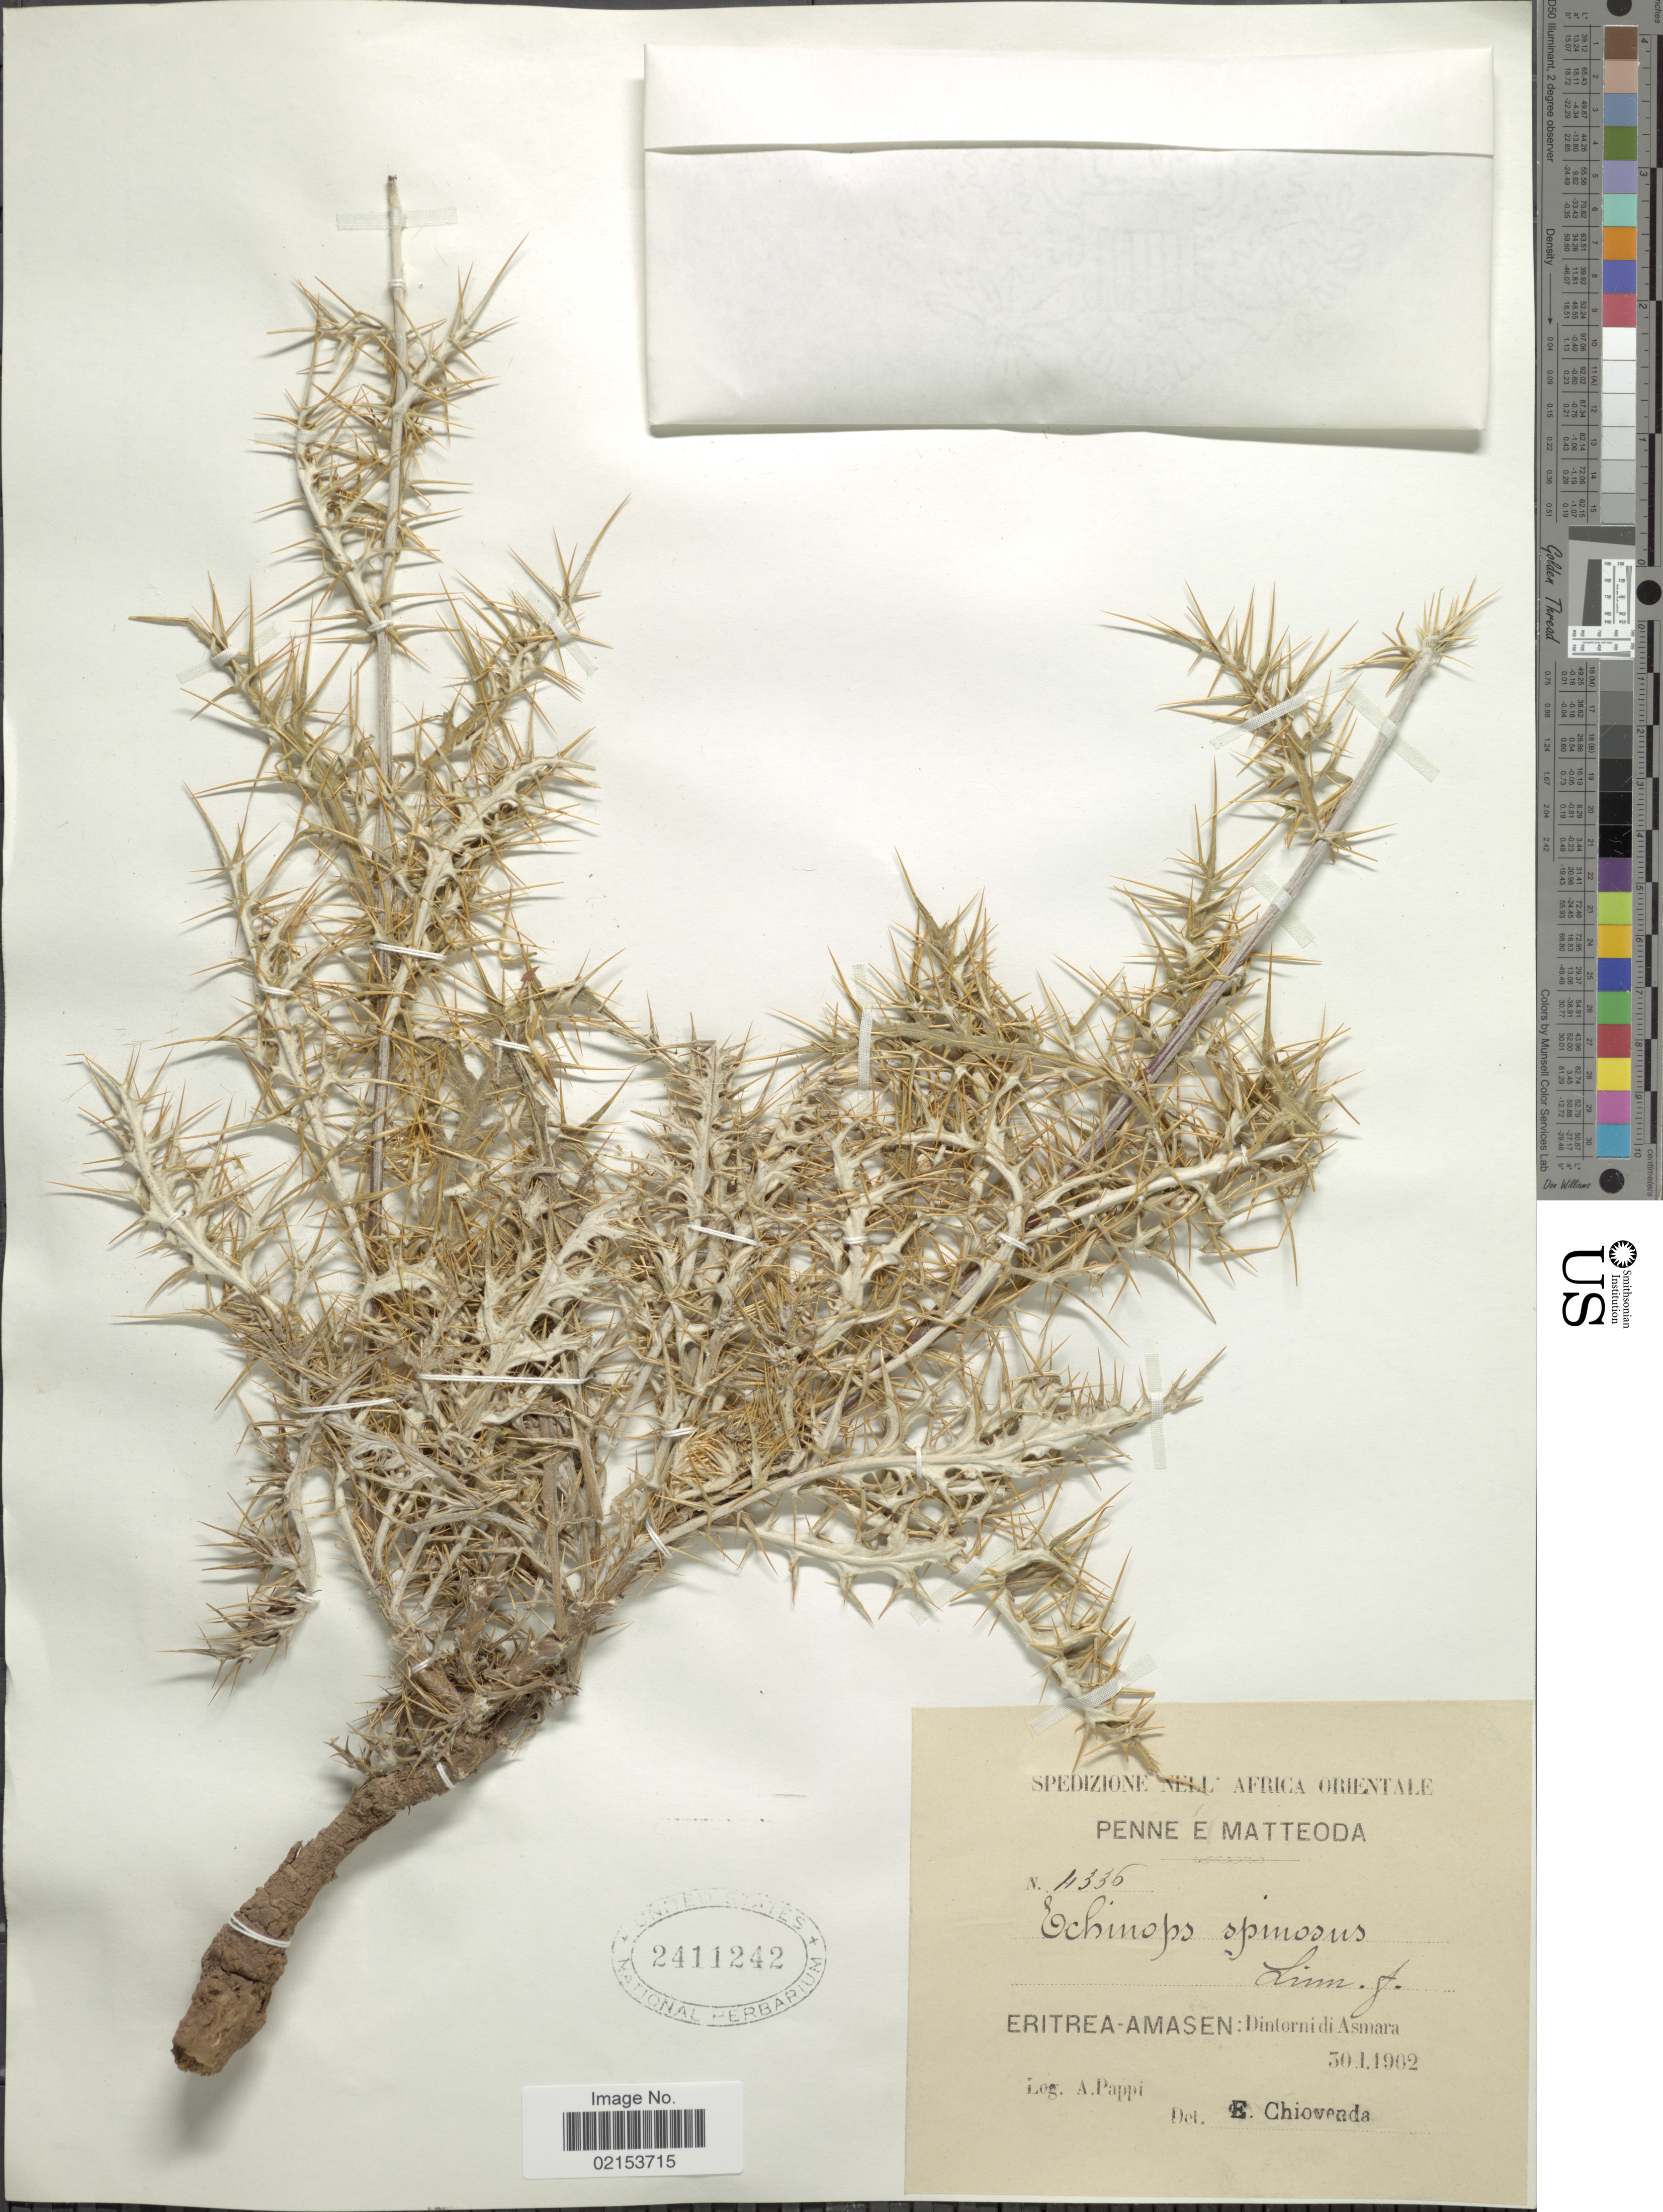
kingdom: Plantae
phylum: Tracheophyta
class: Magnoliopsida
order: Asterales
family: Asteraceae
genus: Echinops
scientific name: Echinops spinosissimus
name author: Turra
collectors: A. Pappi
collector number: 4336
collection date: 1902-01-30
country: Eritrea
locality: Amasen: Dintornidi Asmara, penne E Matteoda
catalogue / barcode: US 2411242